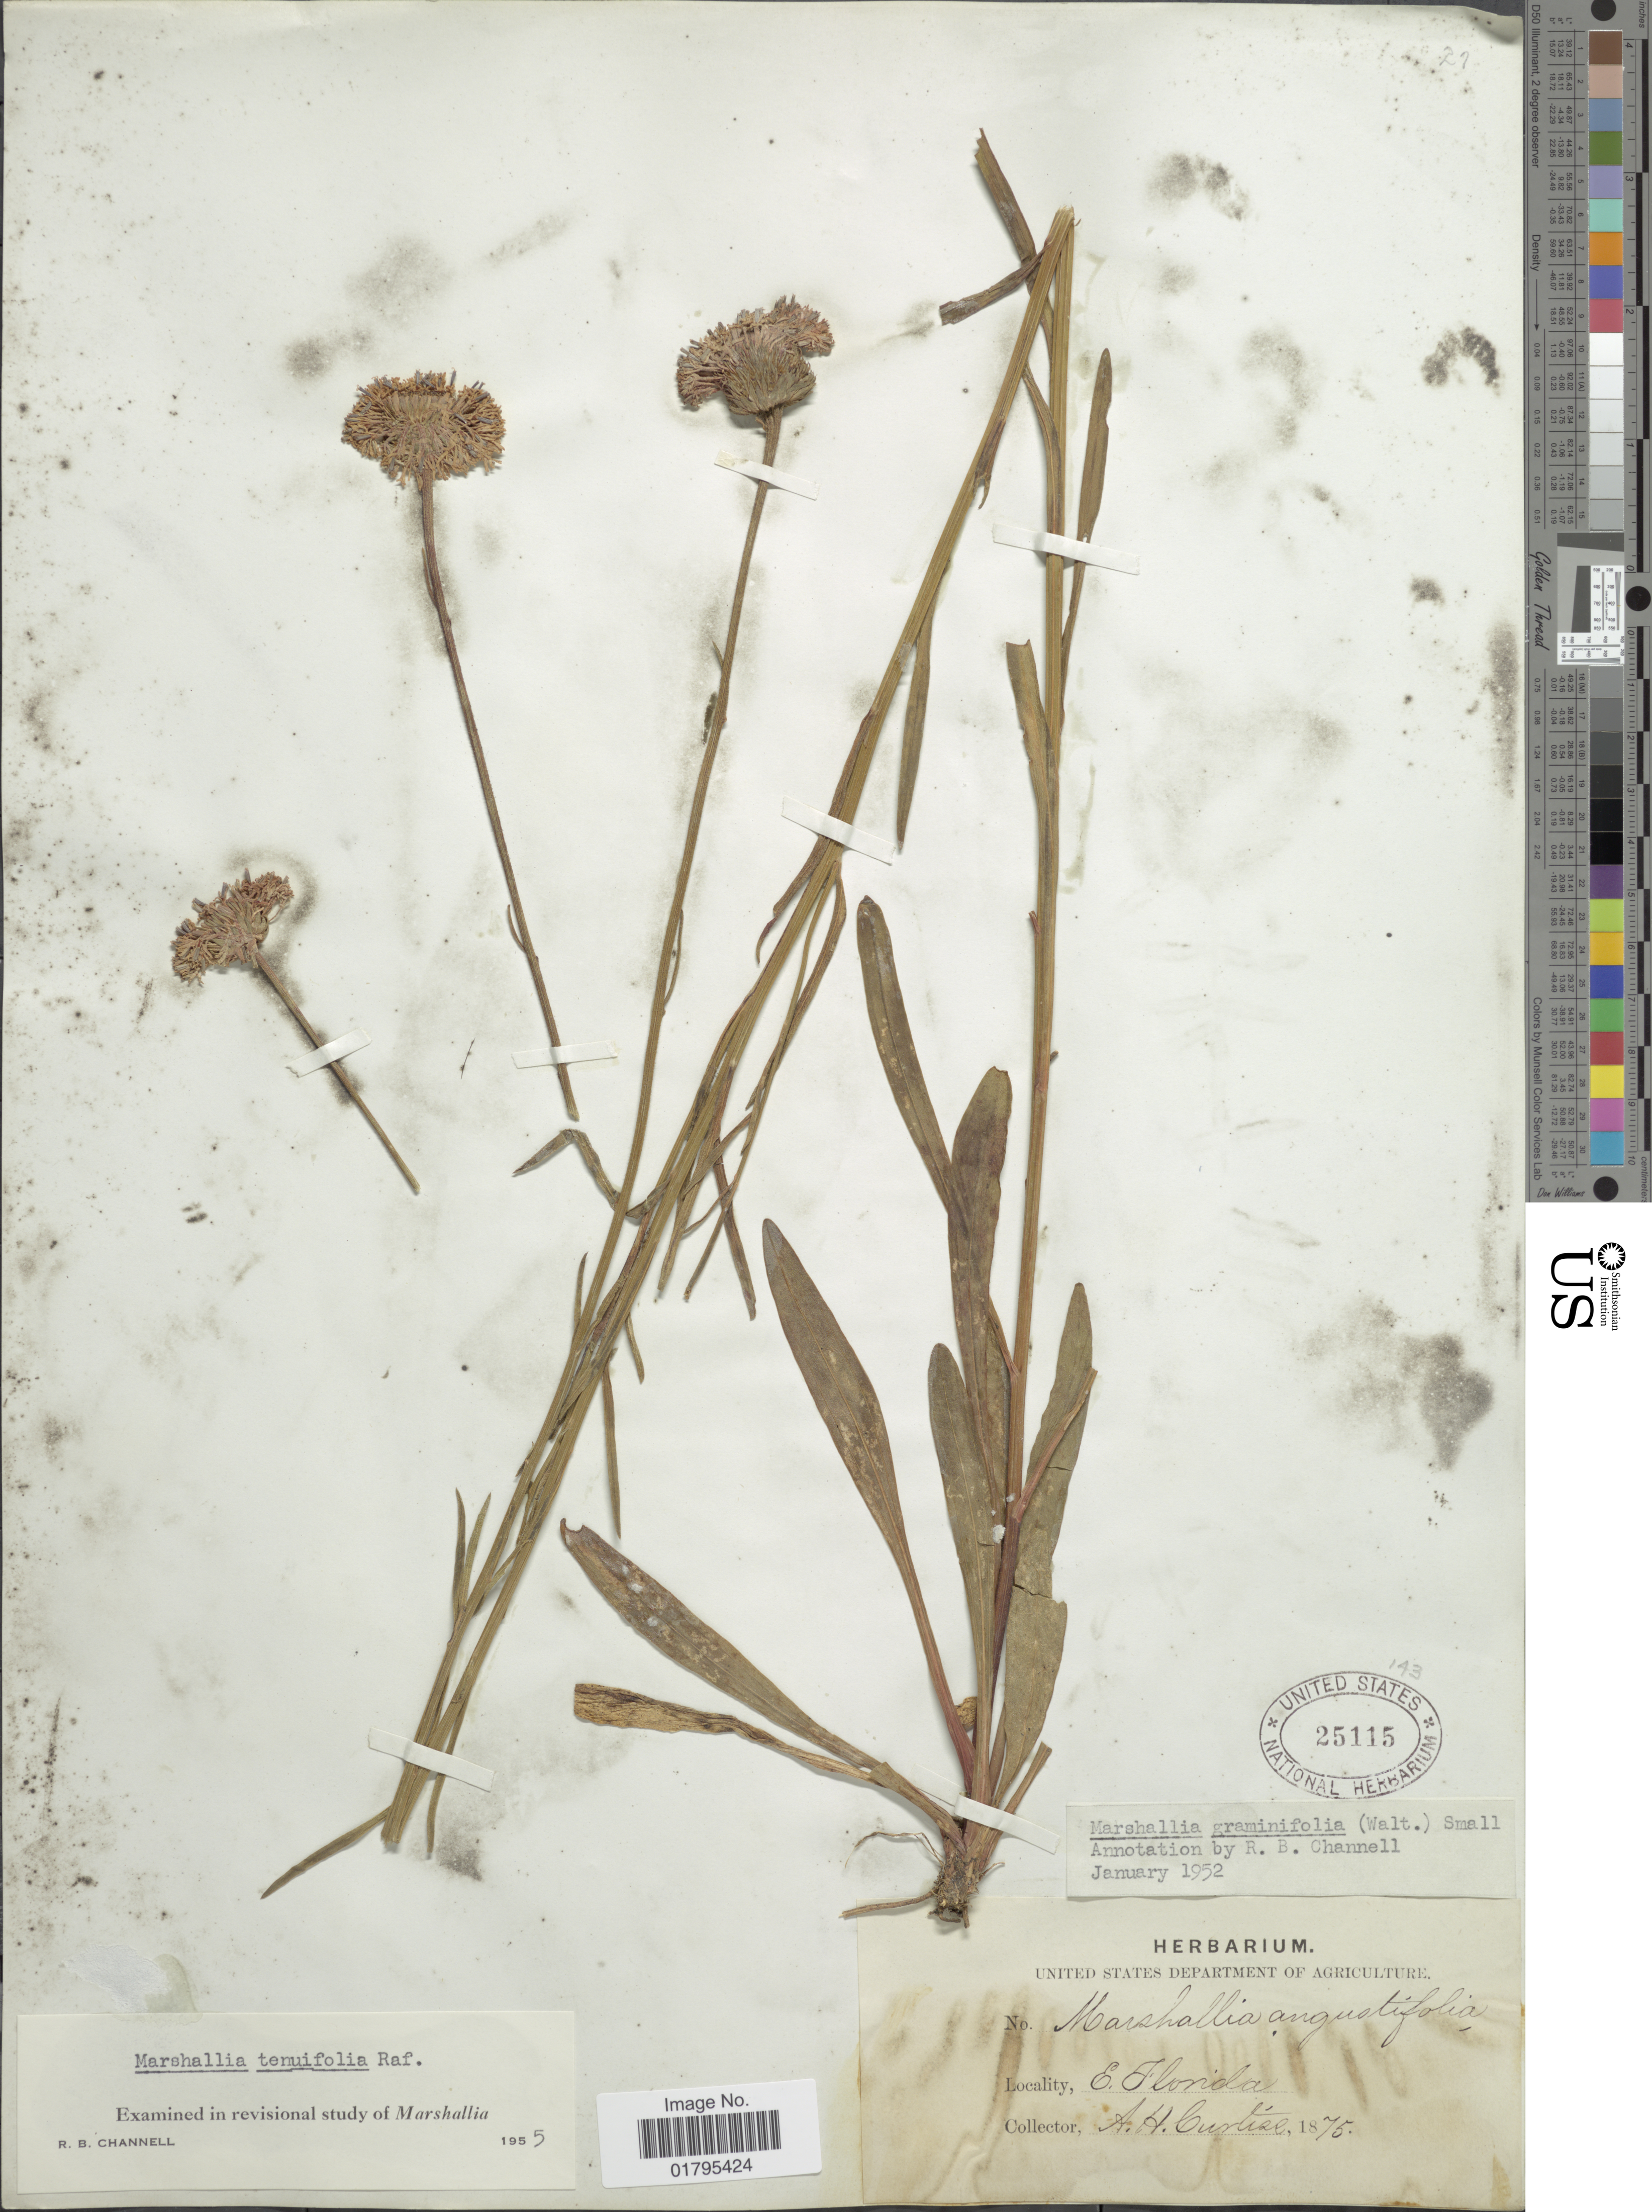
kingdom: Plantae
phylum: Tracheophyta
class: Magnoliopsida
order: Asterales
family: Asteraceae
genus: Marshallia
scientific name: Marshallia tenuifolia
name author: Raf.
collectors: A. H. Curtiss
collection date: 1875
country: United States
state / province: Florida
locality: E. Florida.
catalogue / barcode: US 25115